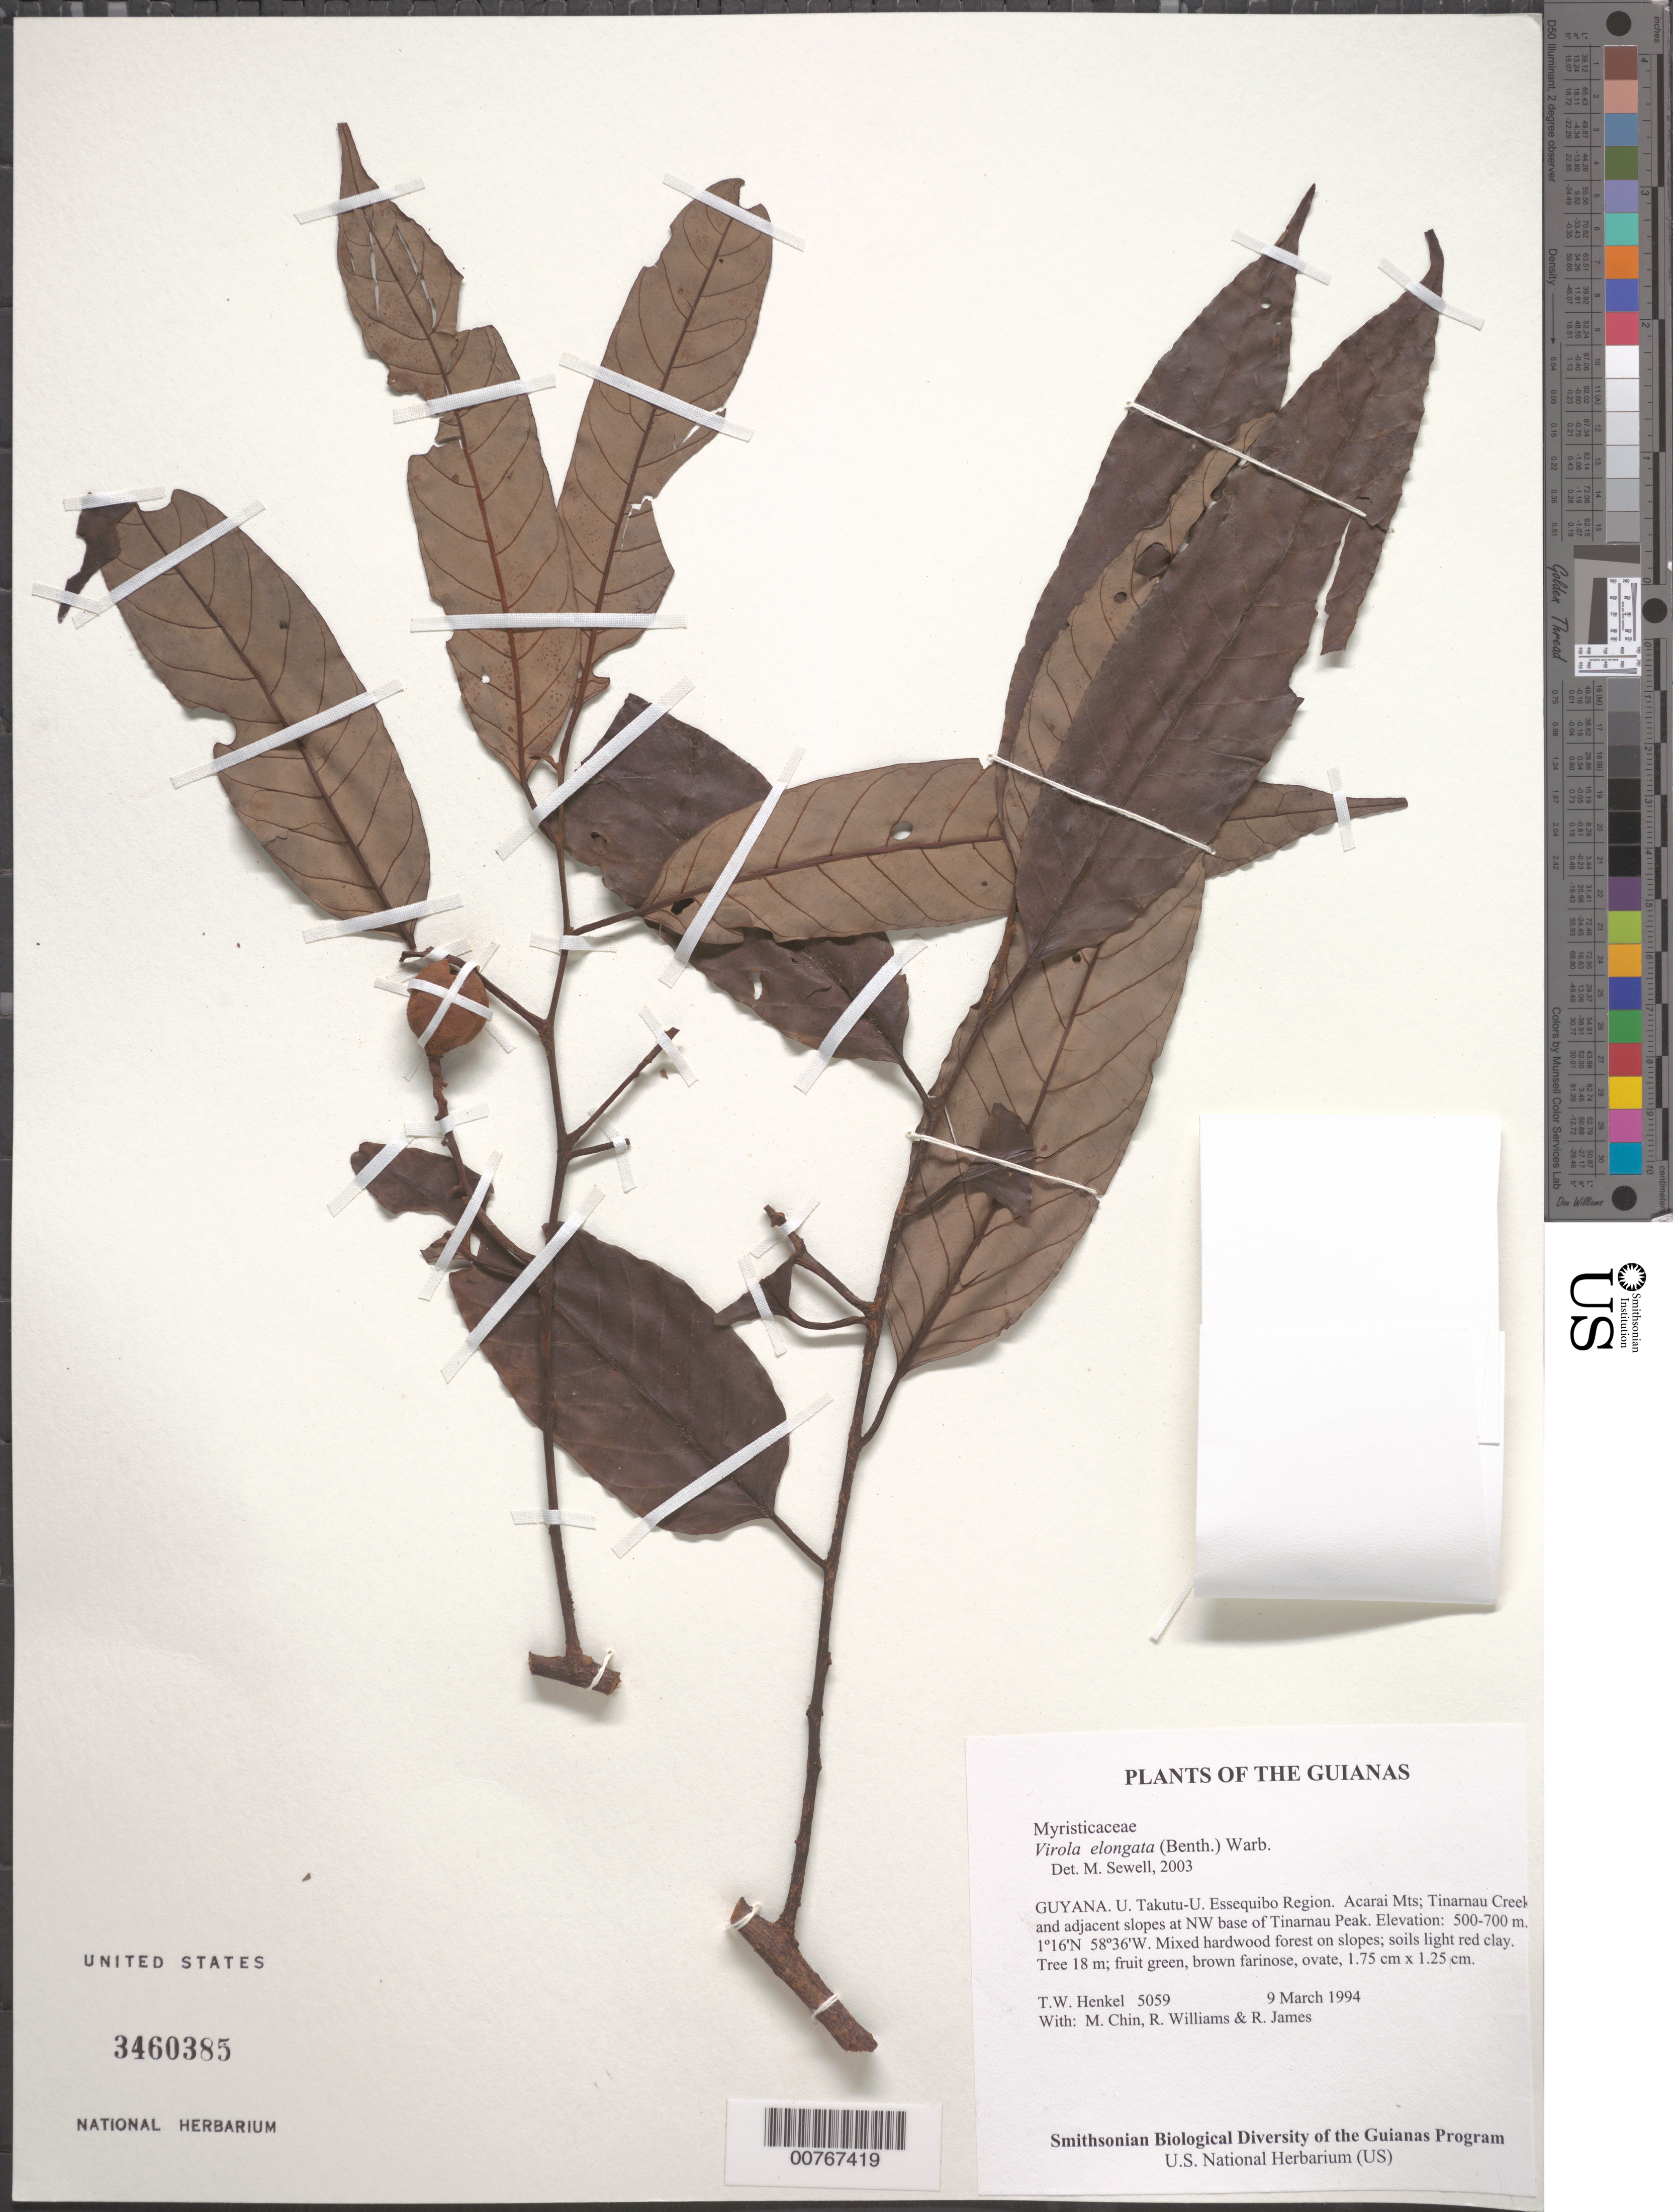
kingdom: Plantae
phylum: Tracheophyta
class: Magnoliopsida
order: Magnoliales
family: Myristicaceae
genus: Virola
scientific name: Virola elongata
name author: (Benth.) Warb.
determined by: Sewell, M.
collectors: T. Henkel, M. Chin, R. Williams & R. James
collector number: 5059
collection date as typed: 9 March 1994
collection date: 1994-03-09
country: Guyana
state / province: U. Takutu-U. Essequibo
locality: Acarai Mts; Tinarnau Creek and adjacent slopes at NW base of Tinarnau Peak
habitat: Mixed hardwood forest on slopes; soils light red clay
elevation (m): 500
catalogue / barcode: US 3460385